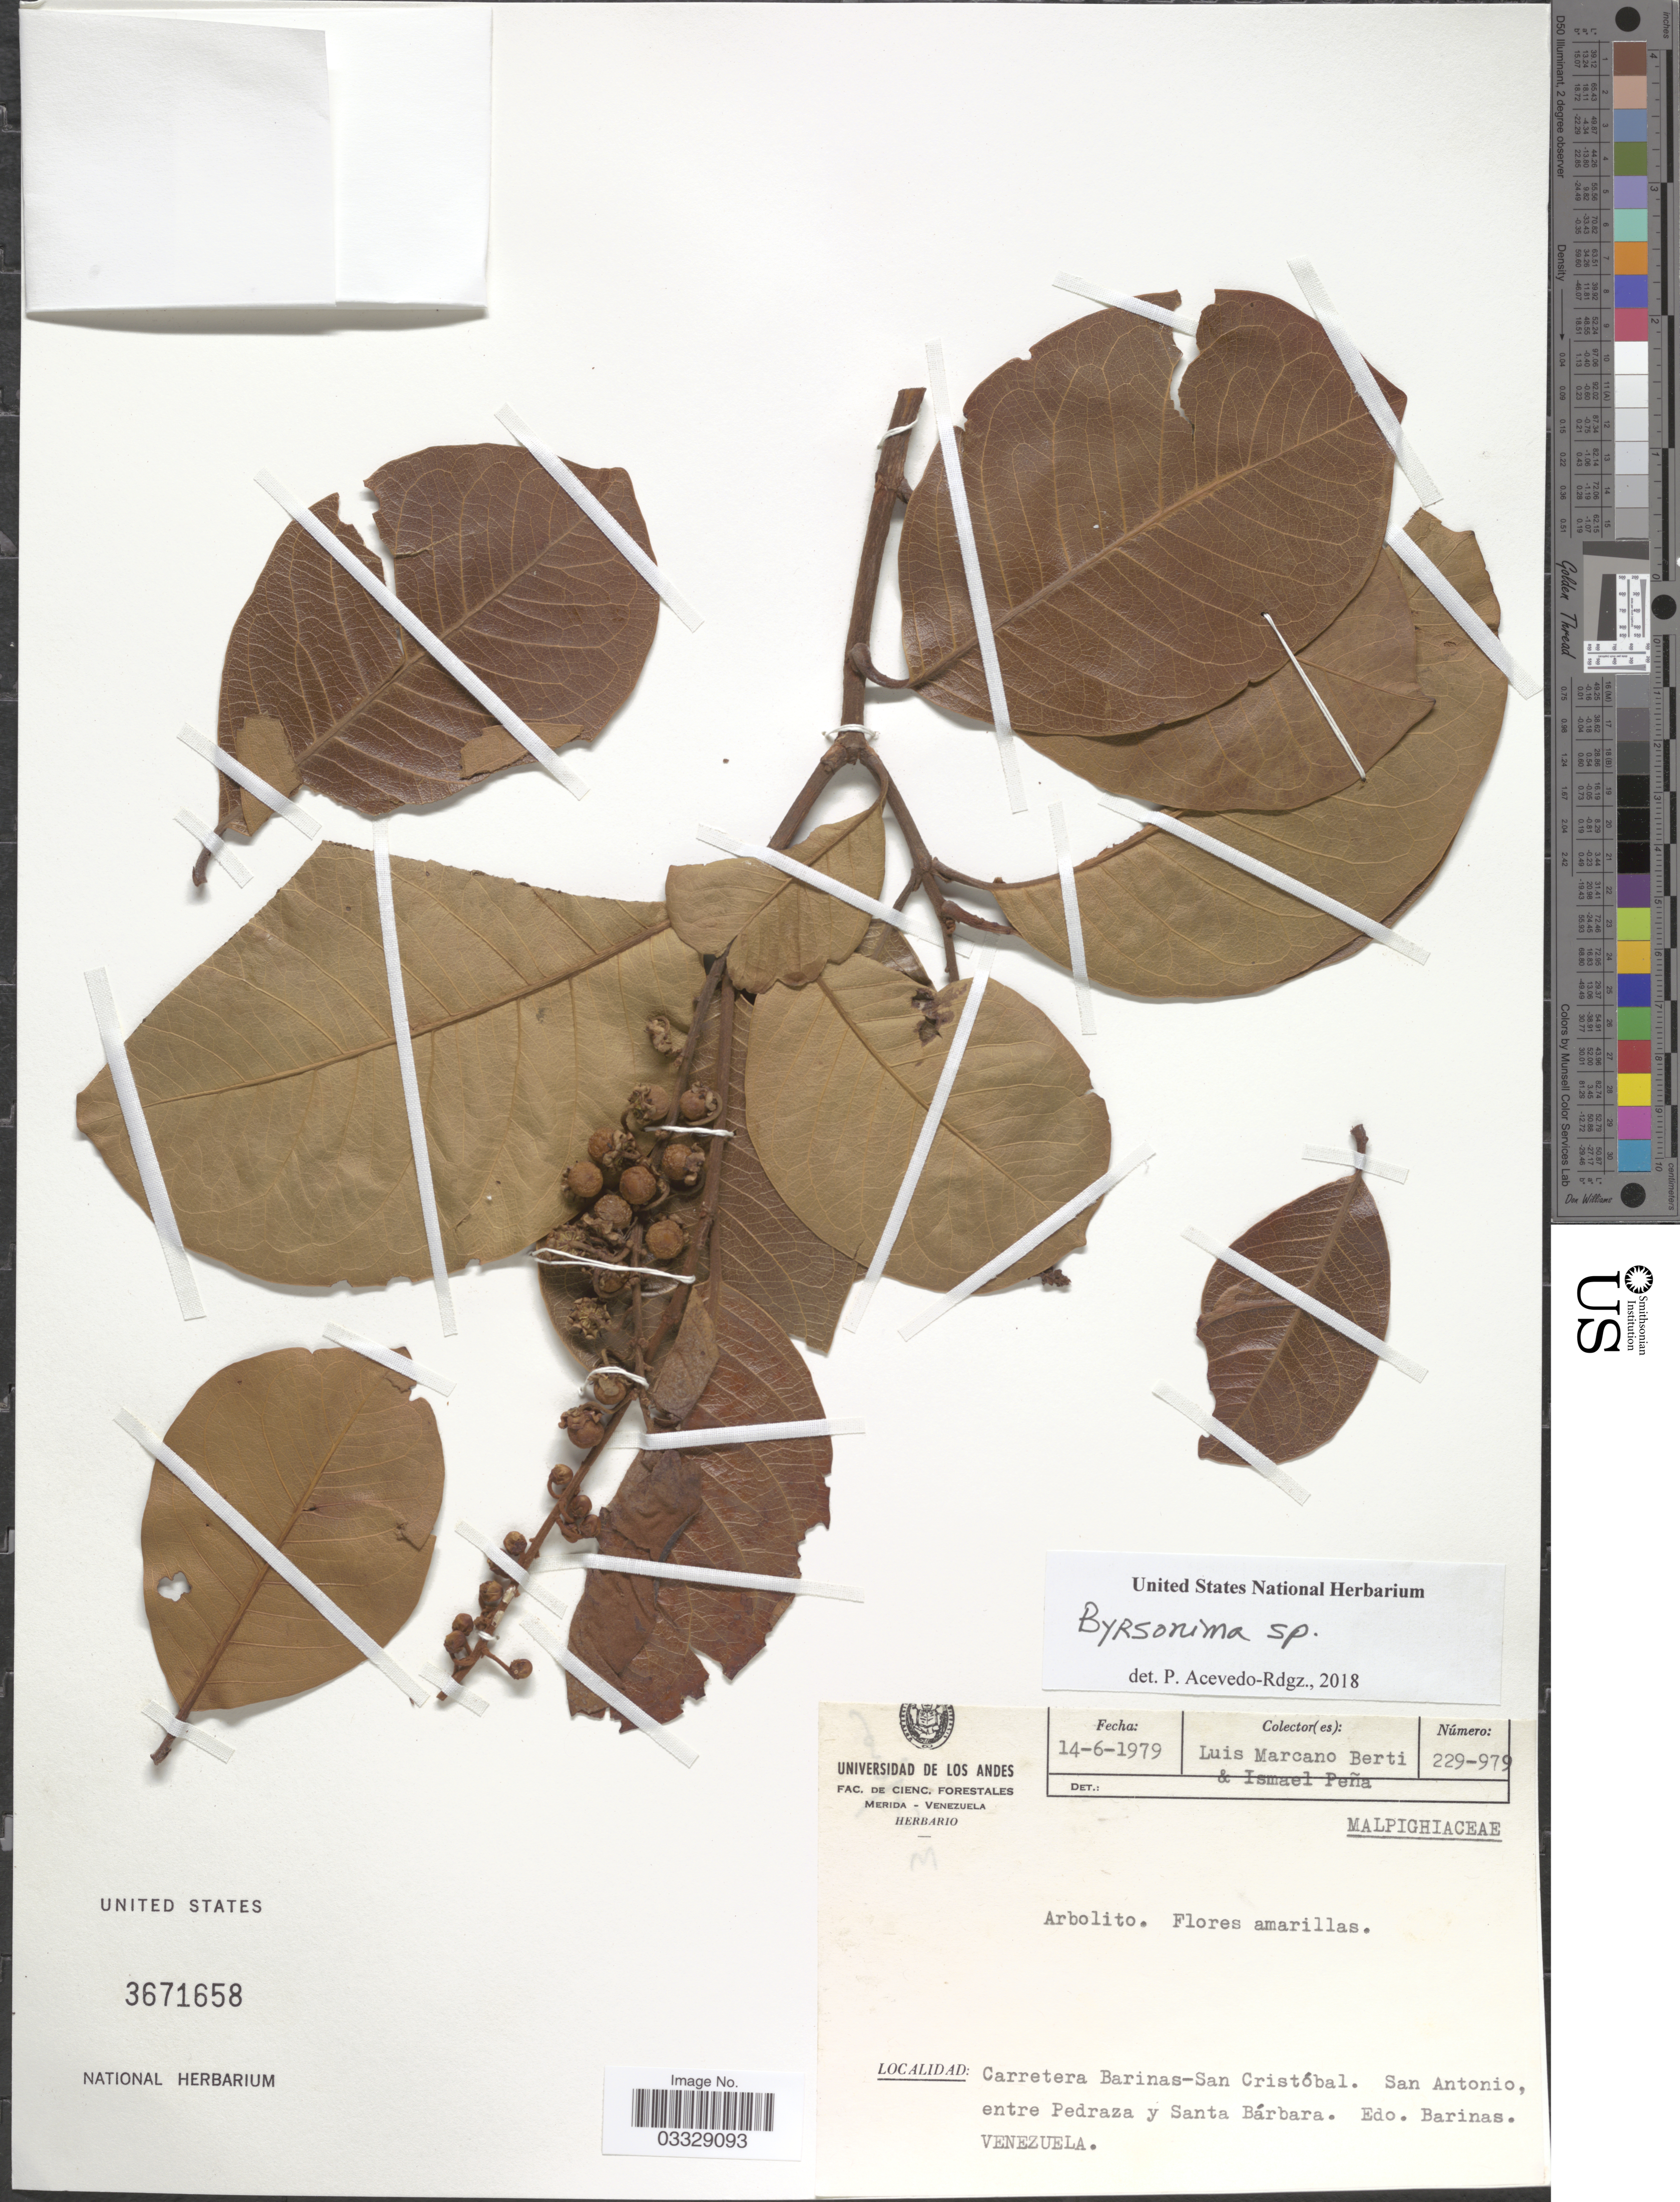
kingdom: Plantae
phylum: Tracheophyta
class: Magnoliopsida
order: Malpighiales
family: Malpighiaceae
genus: Byrsonima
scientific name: Byrsonima sp.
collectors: L. Marcano-Berti & I. Pena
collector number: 229-979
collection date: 1979-06-14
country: Venezuela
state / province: Barinas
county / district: Pedraza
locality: Carretera Barinas-San Cristóbal. San Antionio, entre Pedraza y Santa Bárbara.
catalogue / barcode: US 3671658